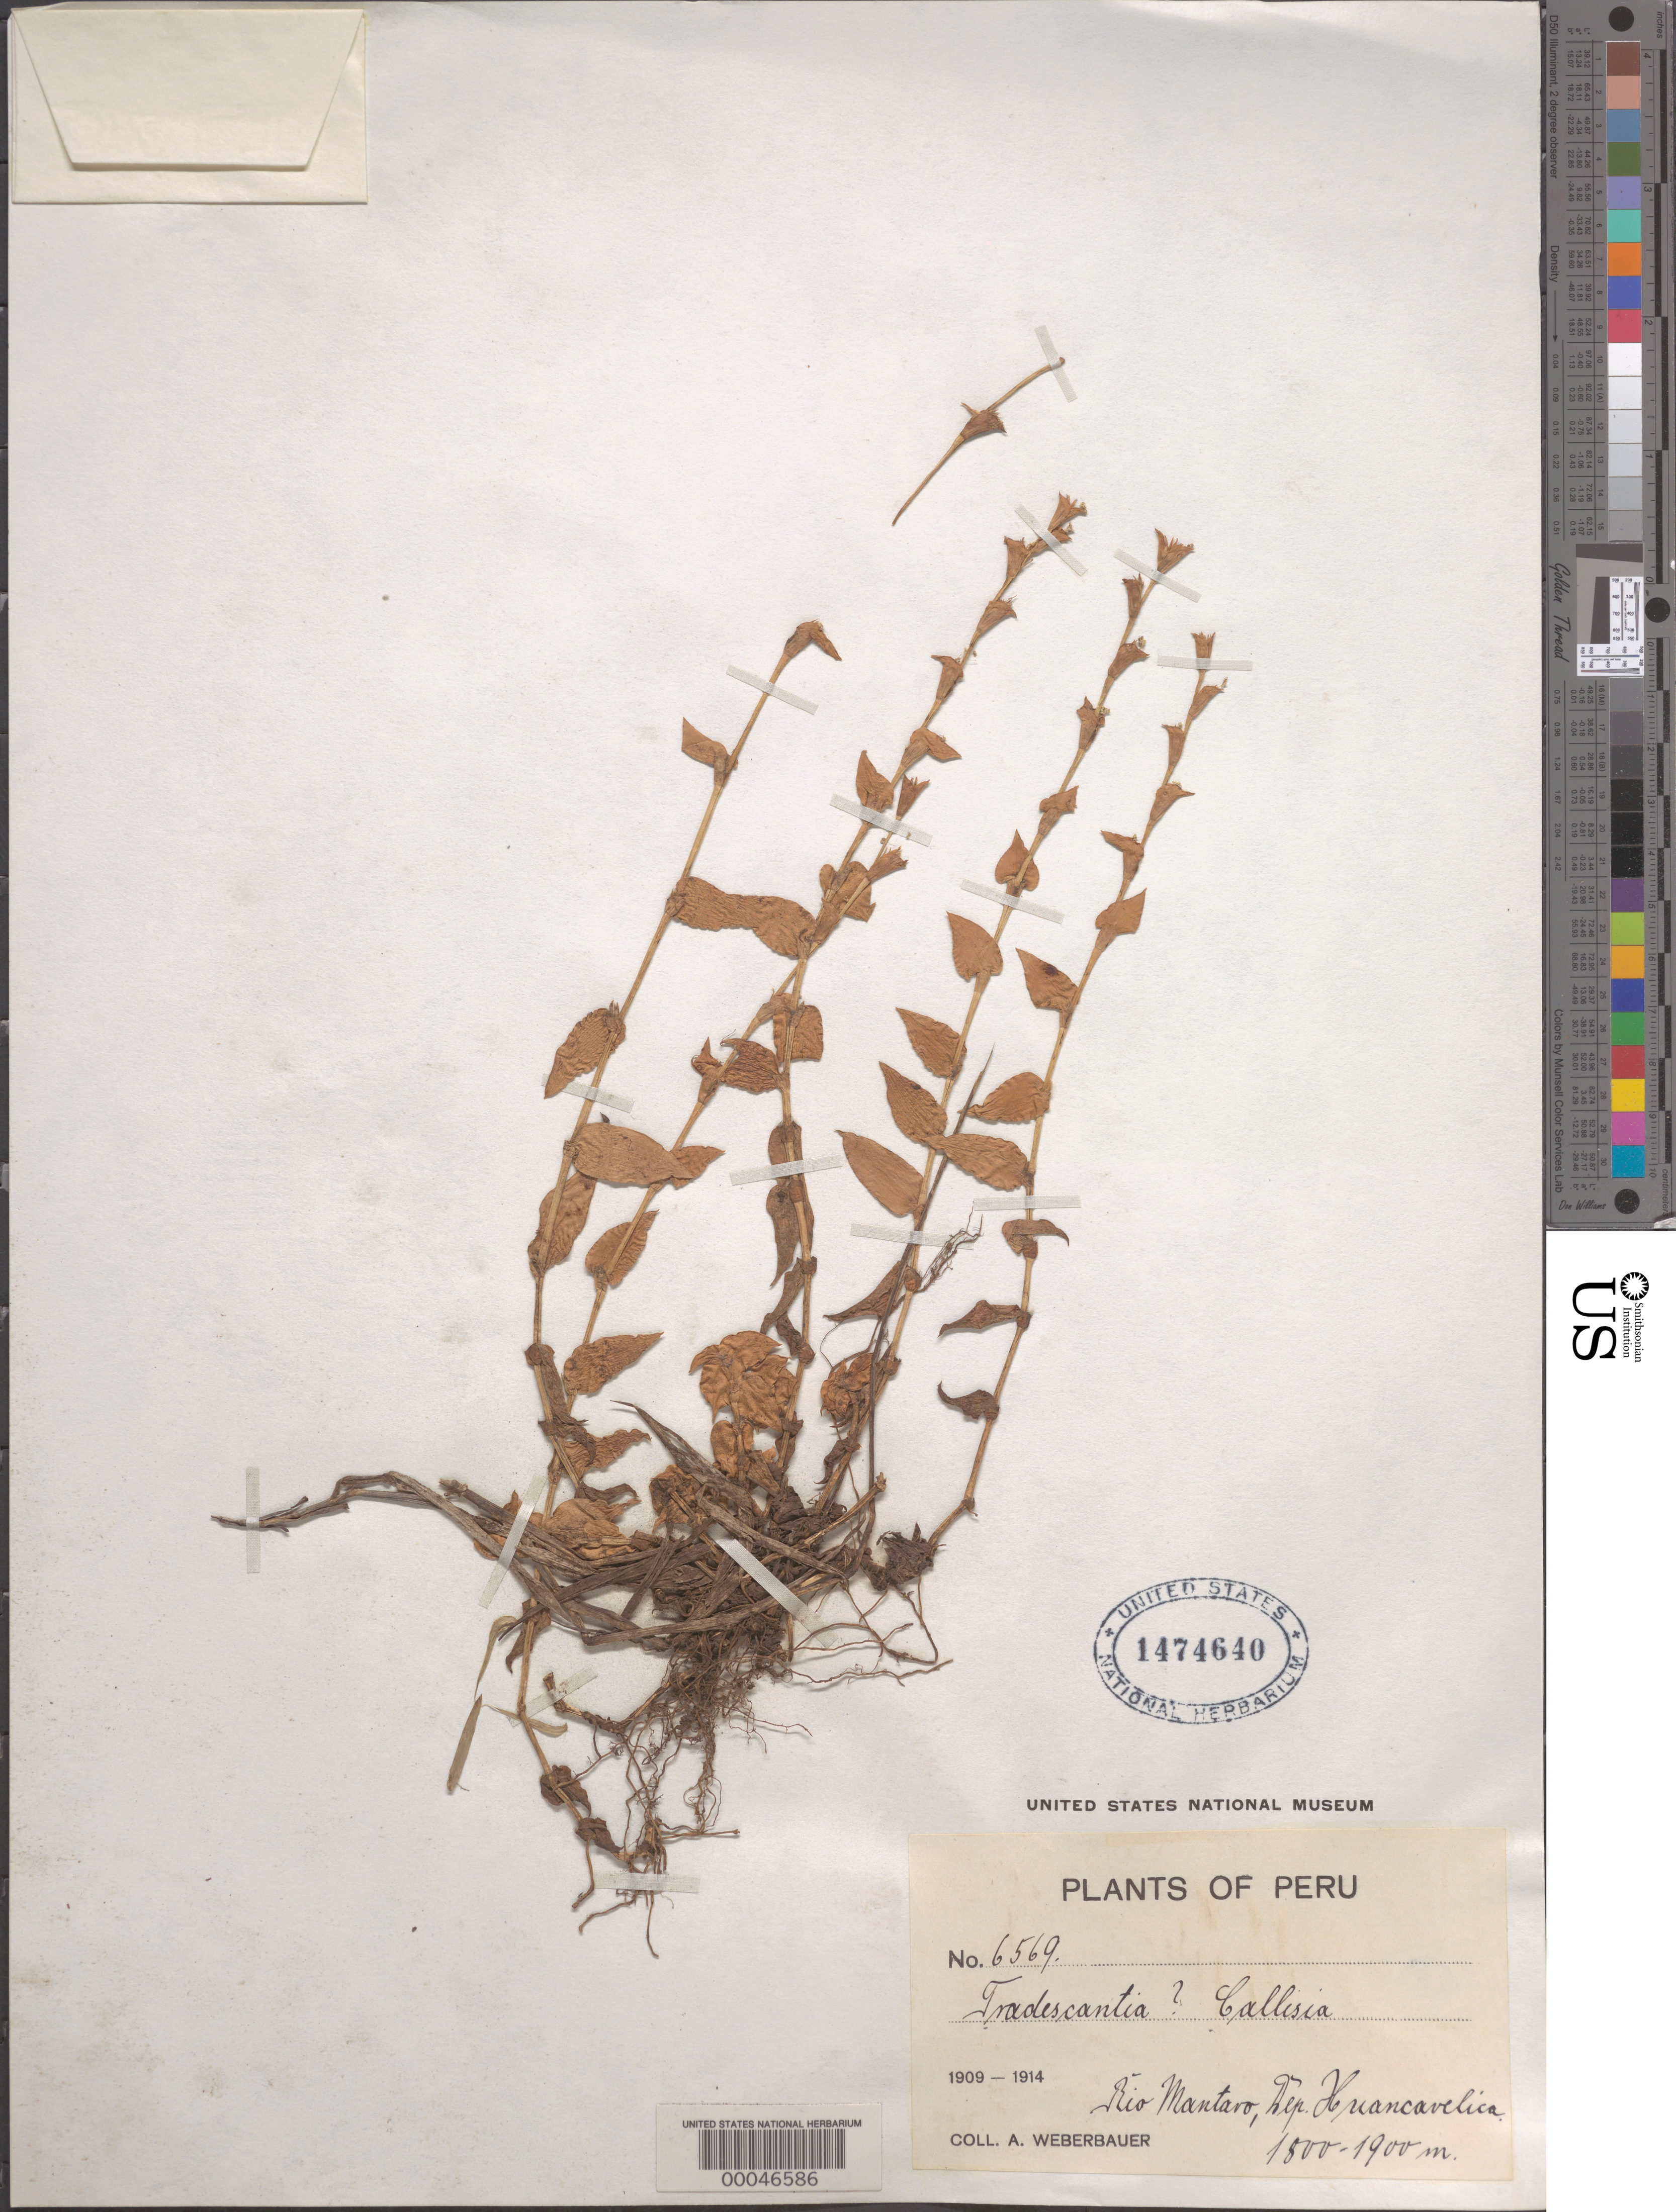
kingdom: Plantae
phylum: Tracheophyta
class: Liliopsida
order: Commelinales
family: Commelinaceae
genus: Callisia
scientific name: Callisia repens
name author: (Jacq.) L.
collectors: A. Weberbauer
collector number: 6569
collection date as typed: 1909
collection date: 1909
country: Peru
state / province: Huancavelica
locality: Río Mantaro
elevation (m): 1800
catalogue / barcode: US 1474640